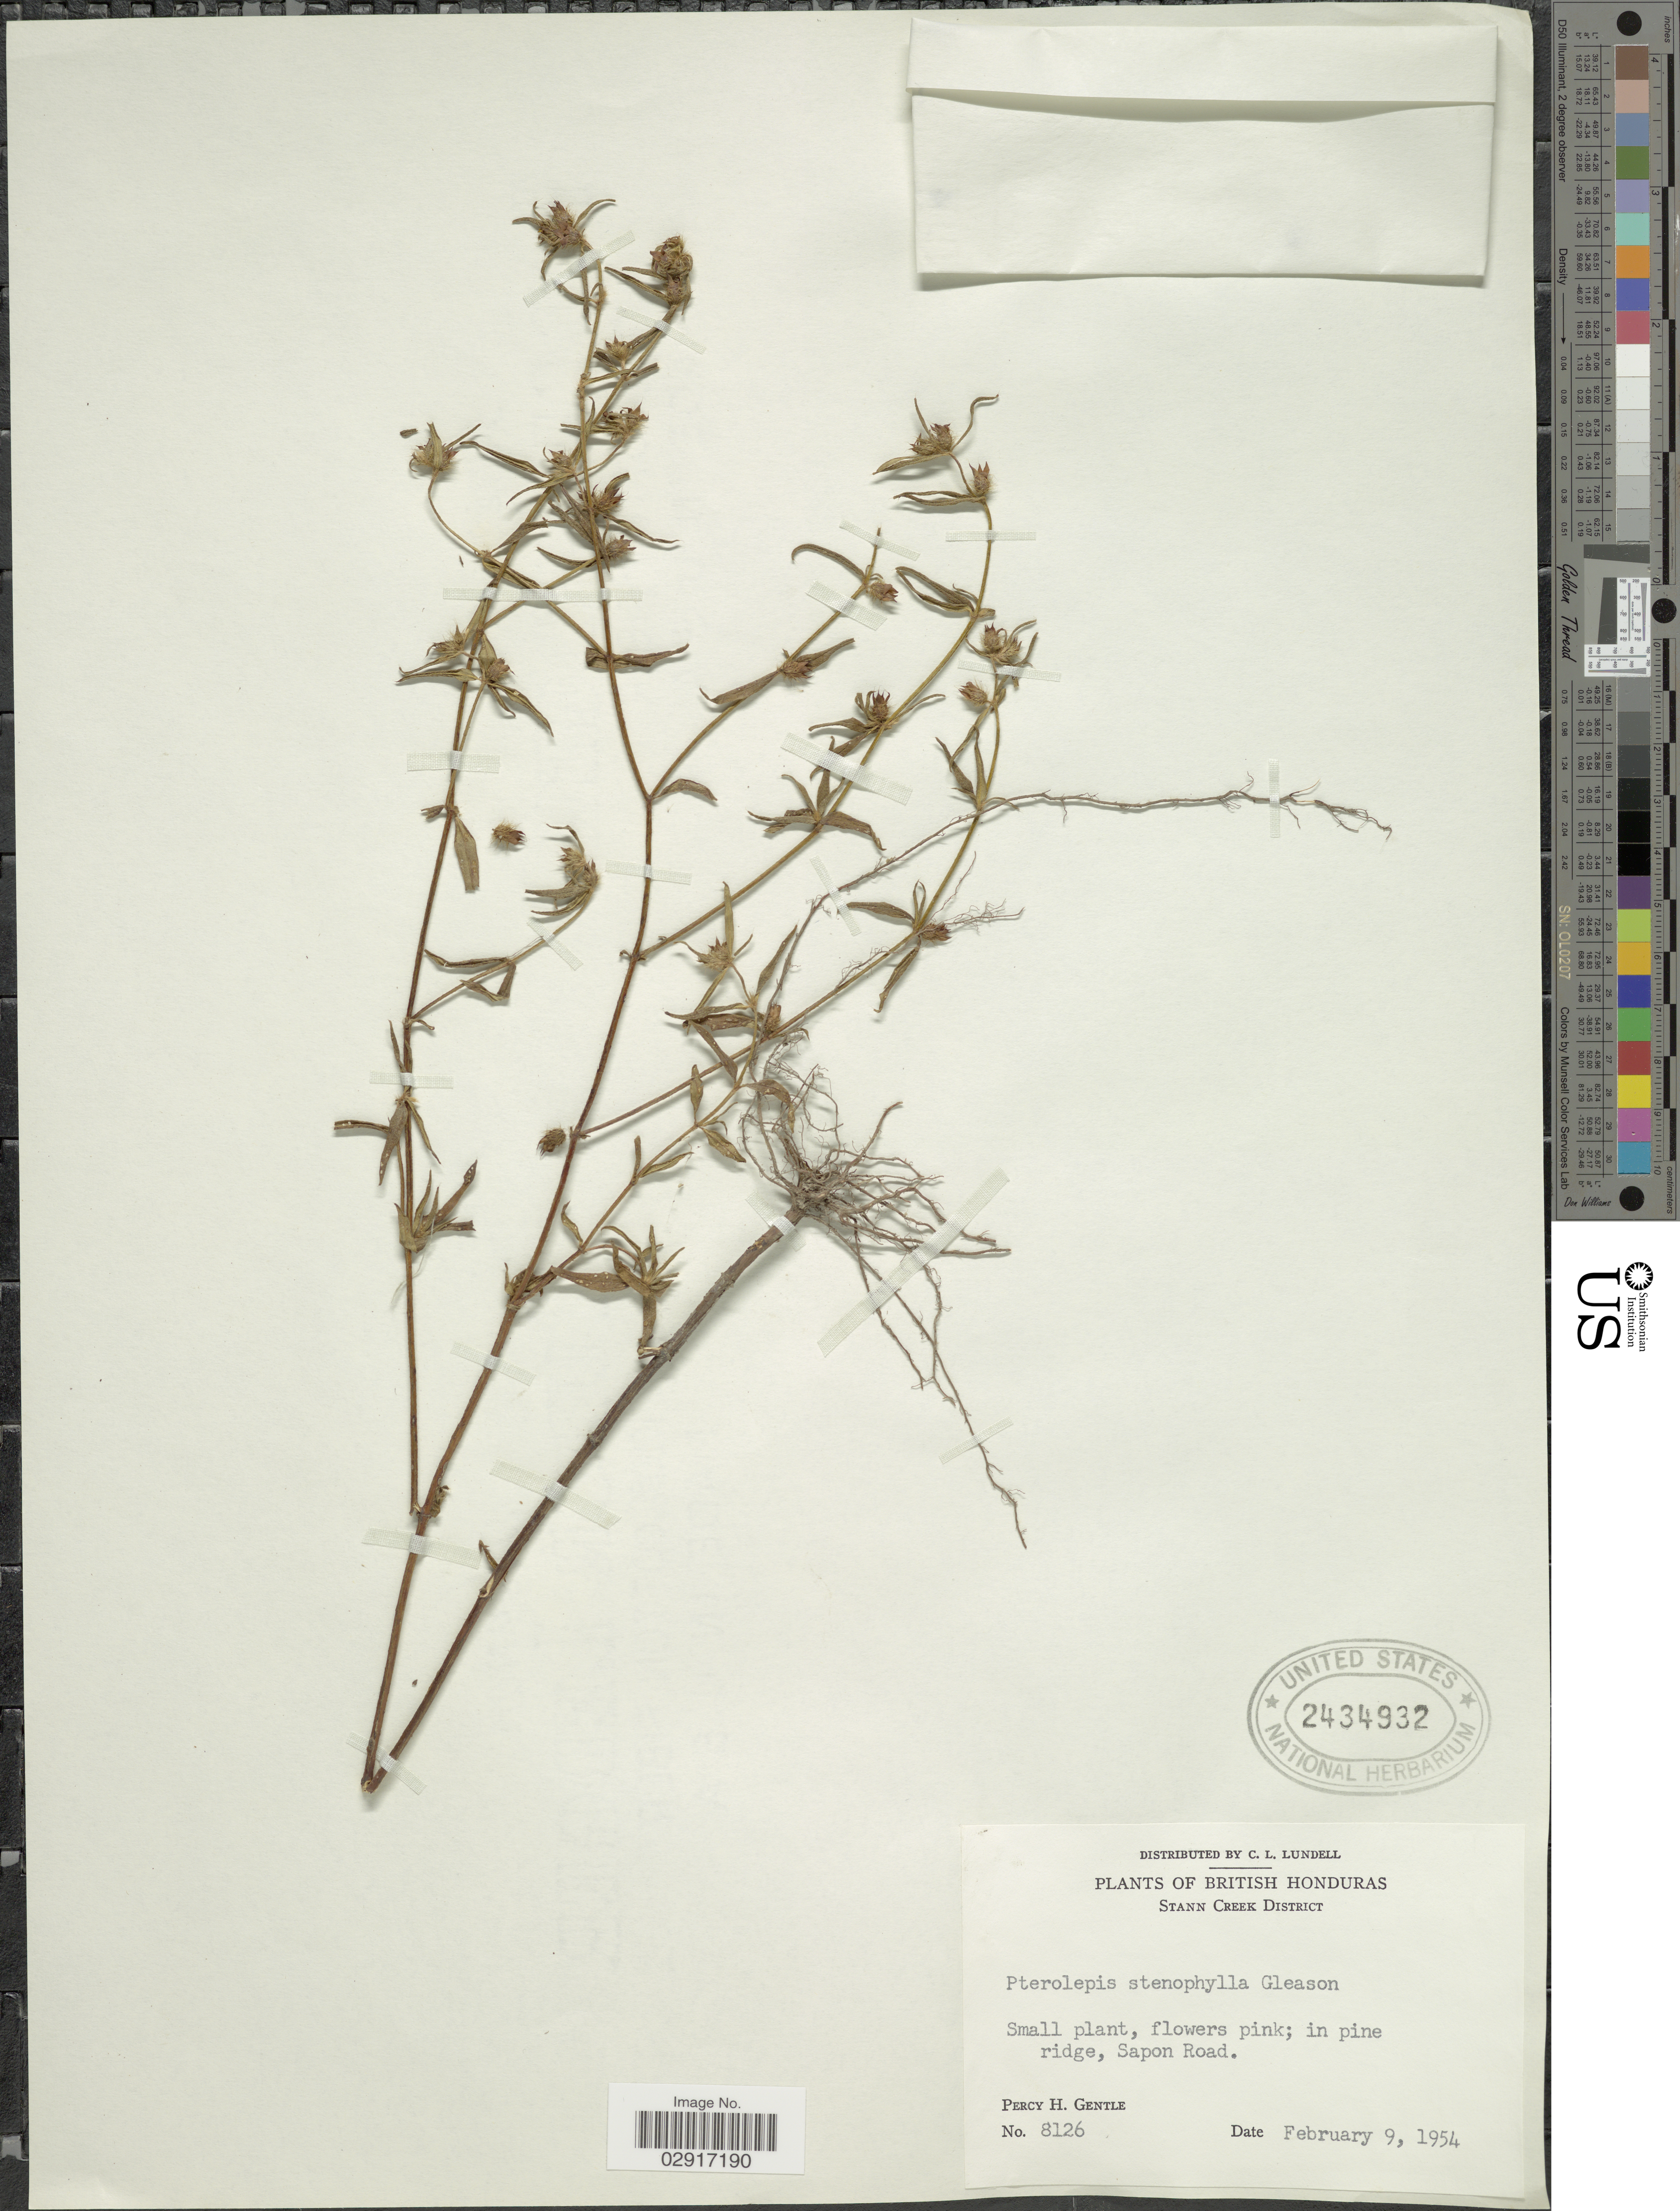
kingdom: Plantae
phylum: Tracheophyta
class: Magnoliopsida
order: Myrtales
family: Melastomataceae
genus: Pterolepis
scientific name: Pterolepis stenophylla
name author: Gleason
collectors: P. H. Gentle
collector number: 8126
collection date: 1954-02-09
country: Belize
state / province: Stann Creek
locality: British Honduras. Stann Creek District. Sapon Road.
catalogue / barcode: US 2434932